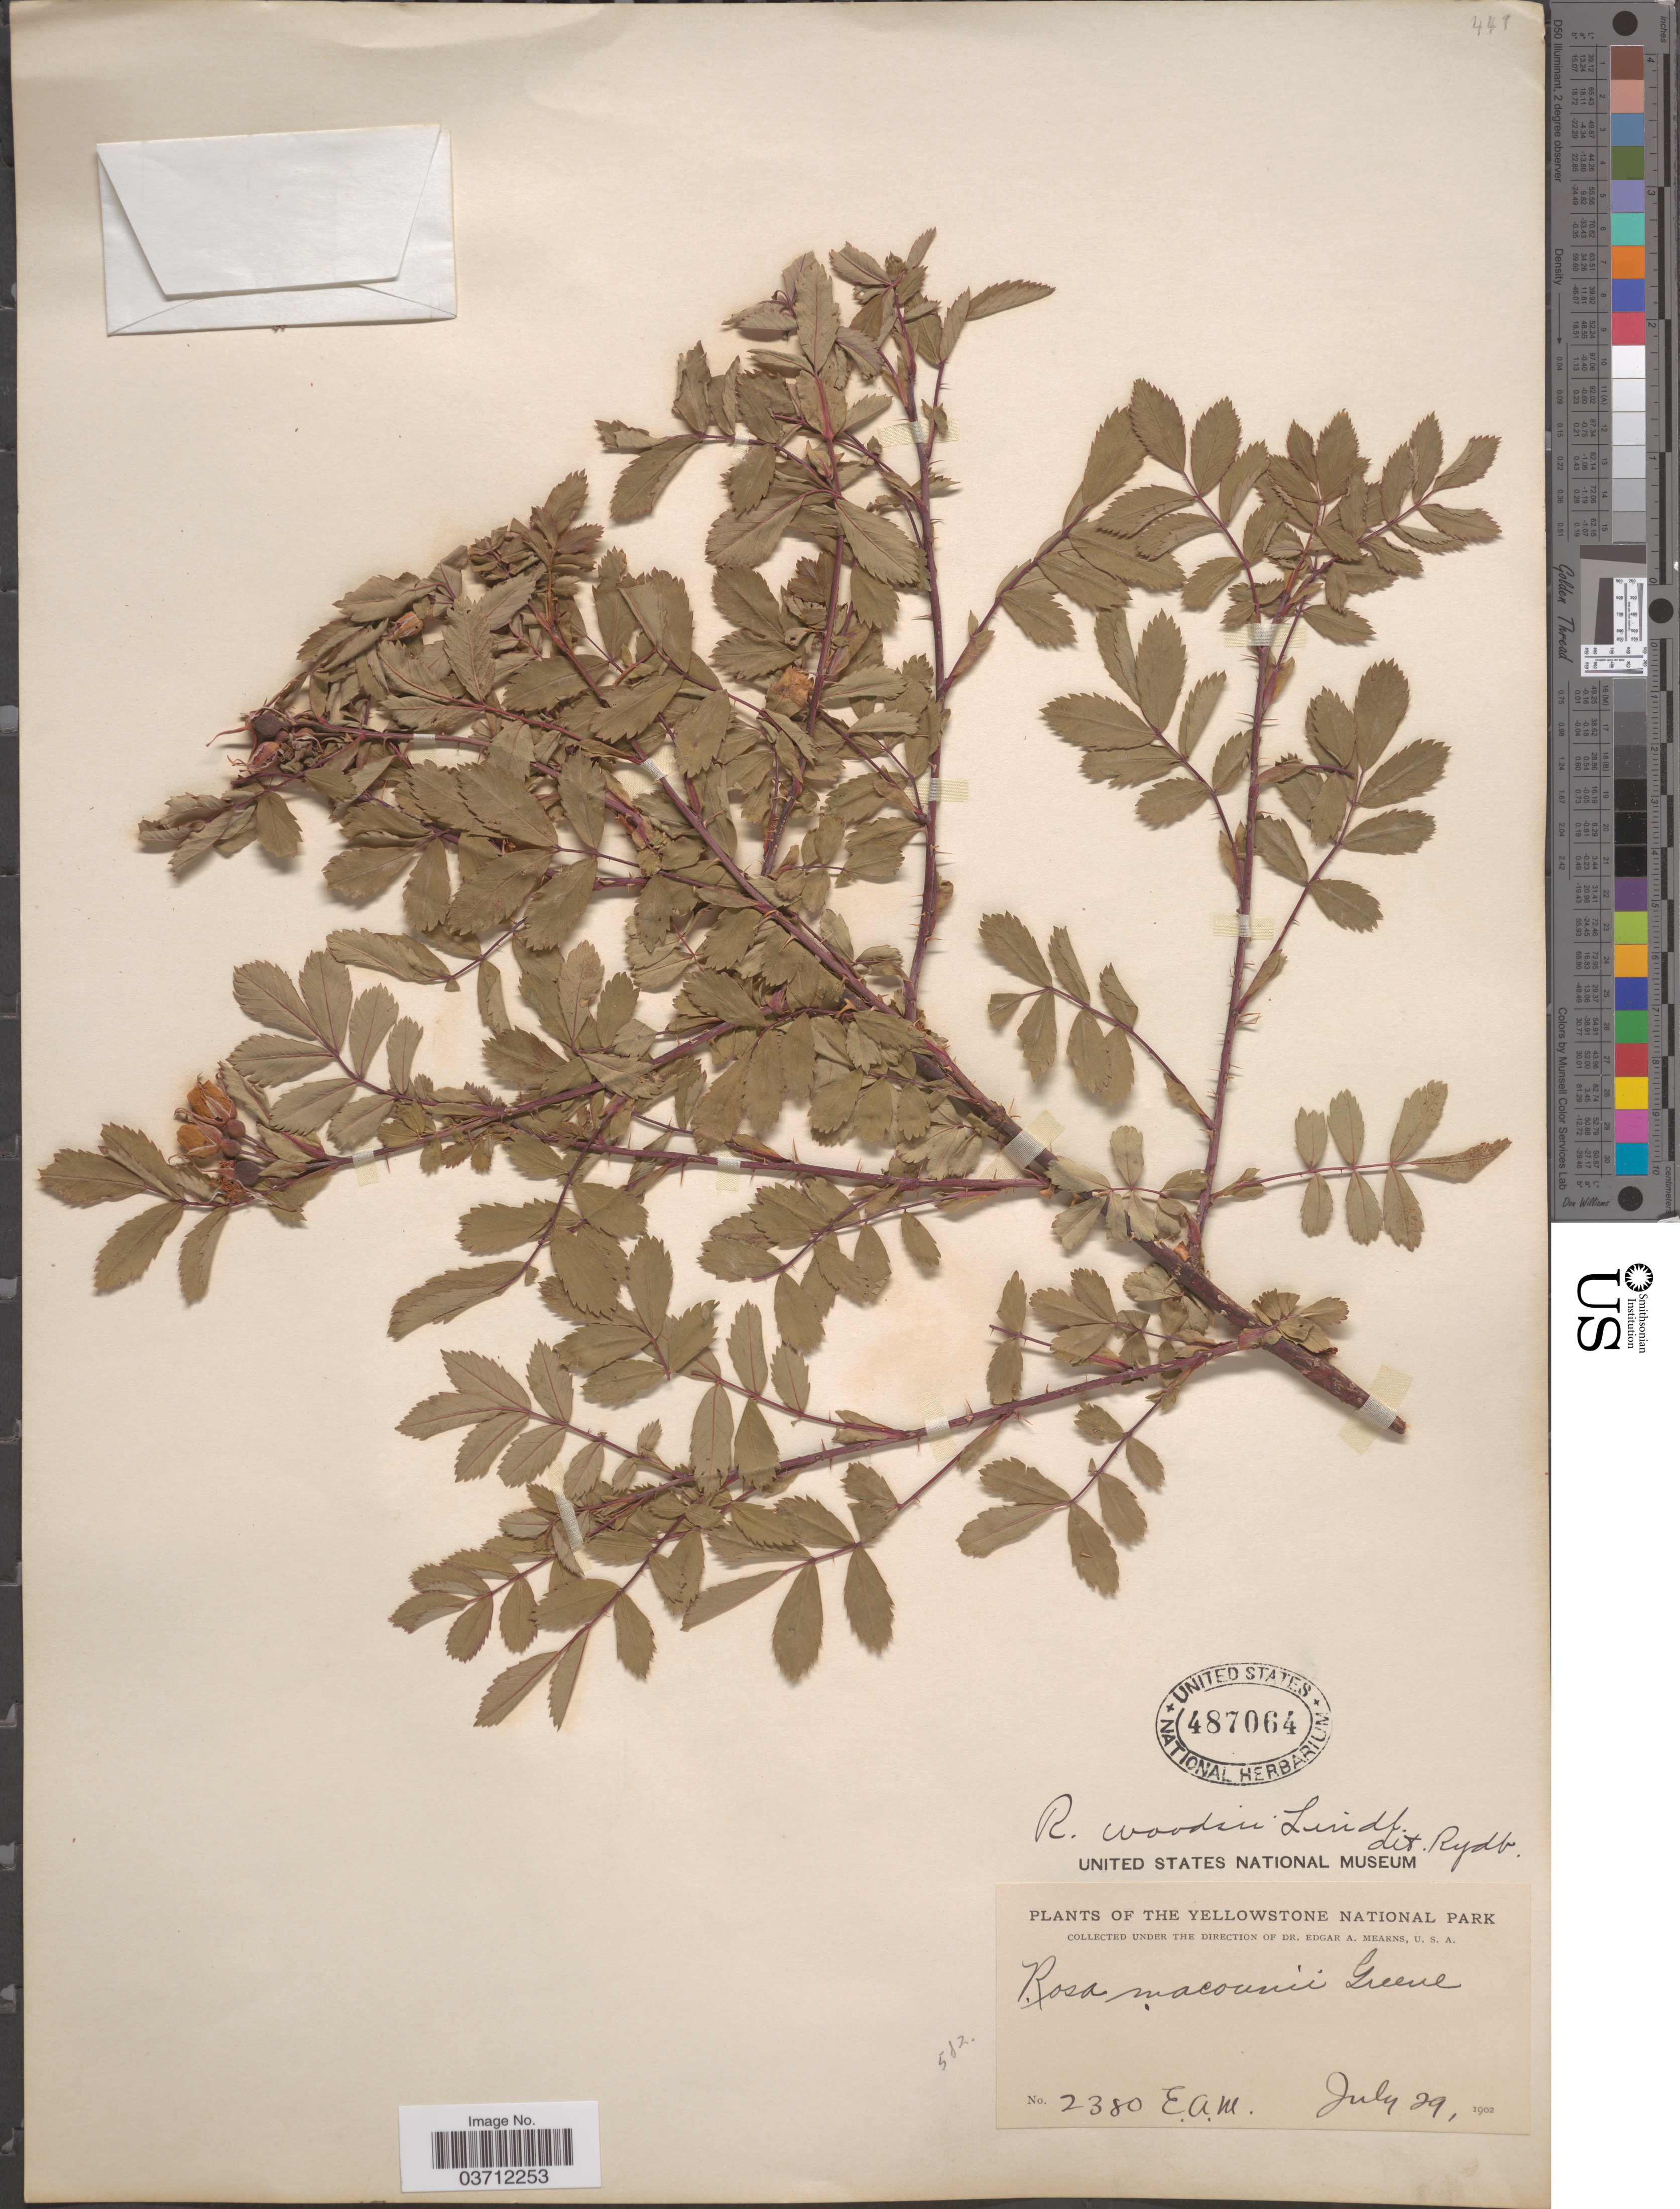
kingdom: Plantae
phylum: Tracheophyta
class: Magnoliopsida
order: Rosales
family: Rosaceae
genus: Rosa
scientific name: Rosa woodsii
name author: Lindl.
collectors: E. A. Mearns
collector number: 2380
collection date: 1902-07-29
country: United States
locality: Yellowstone National Park.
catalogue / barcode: US 487064